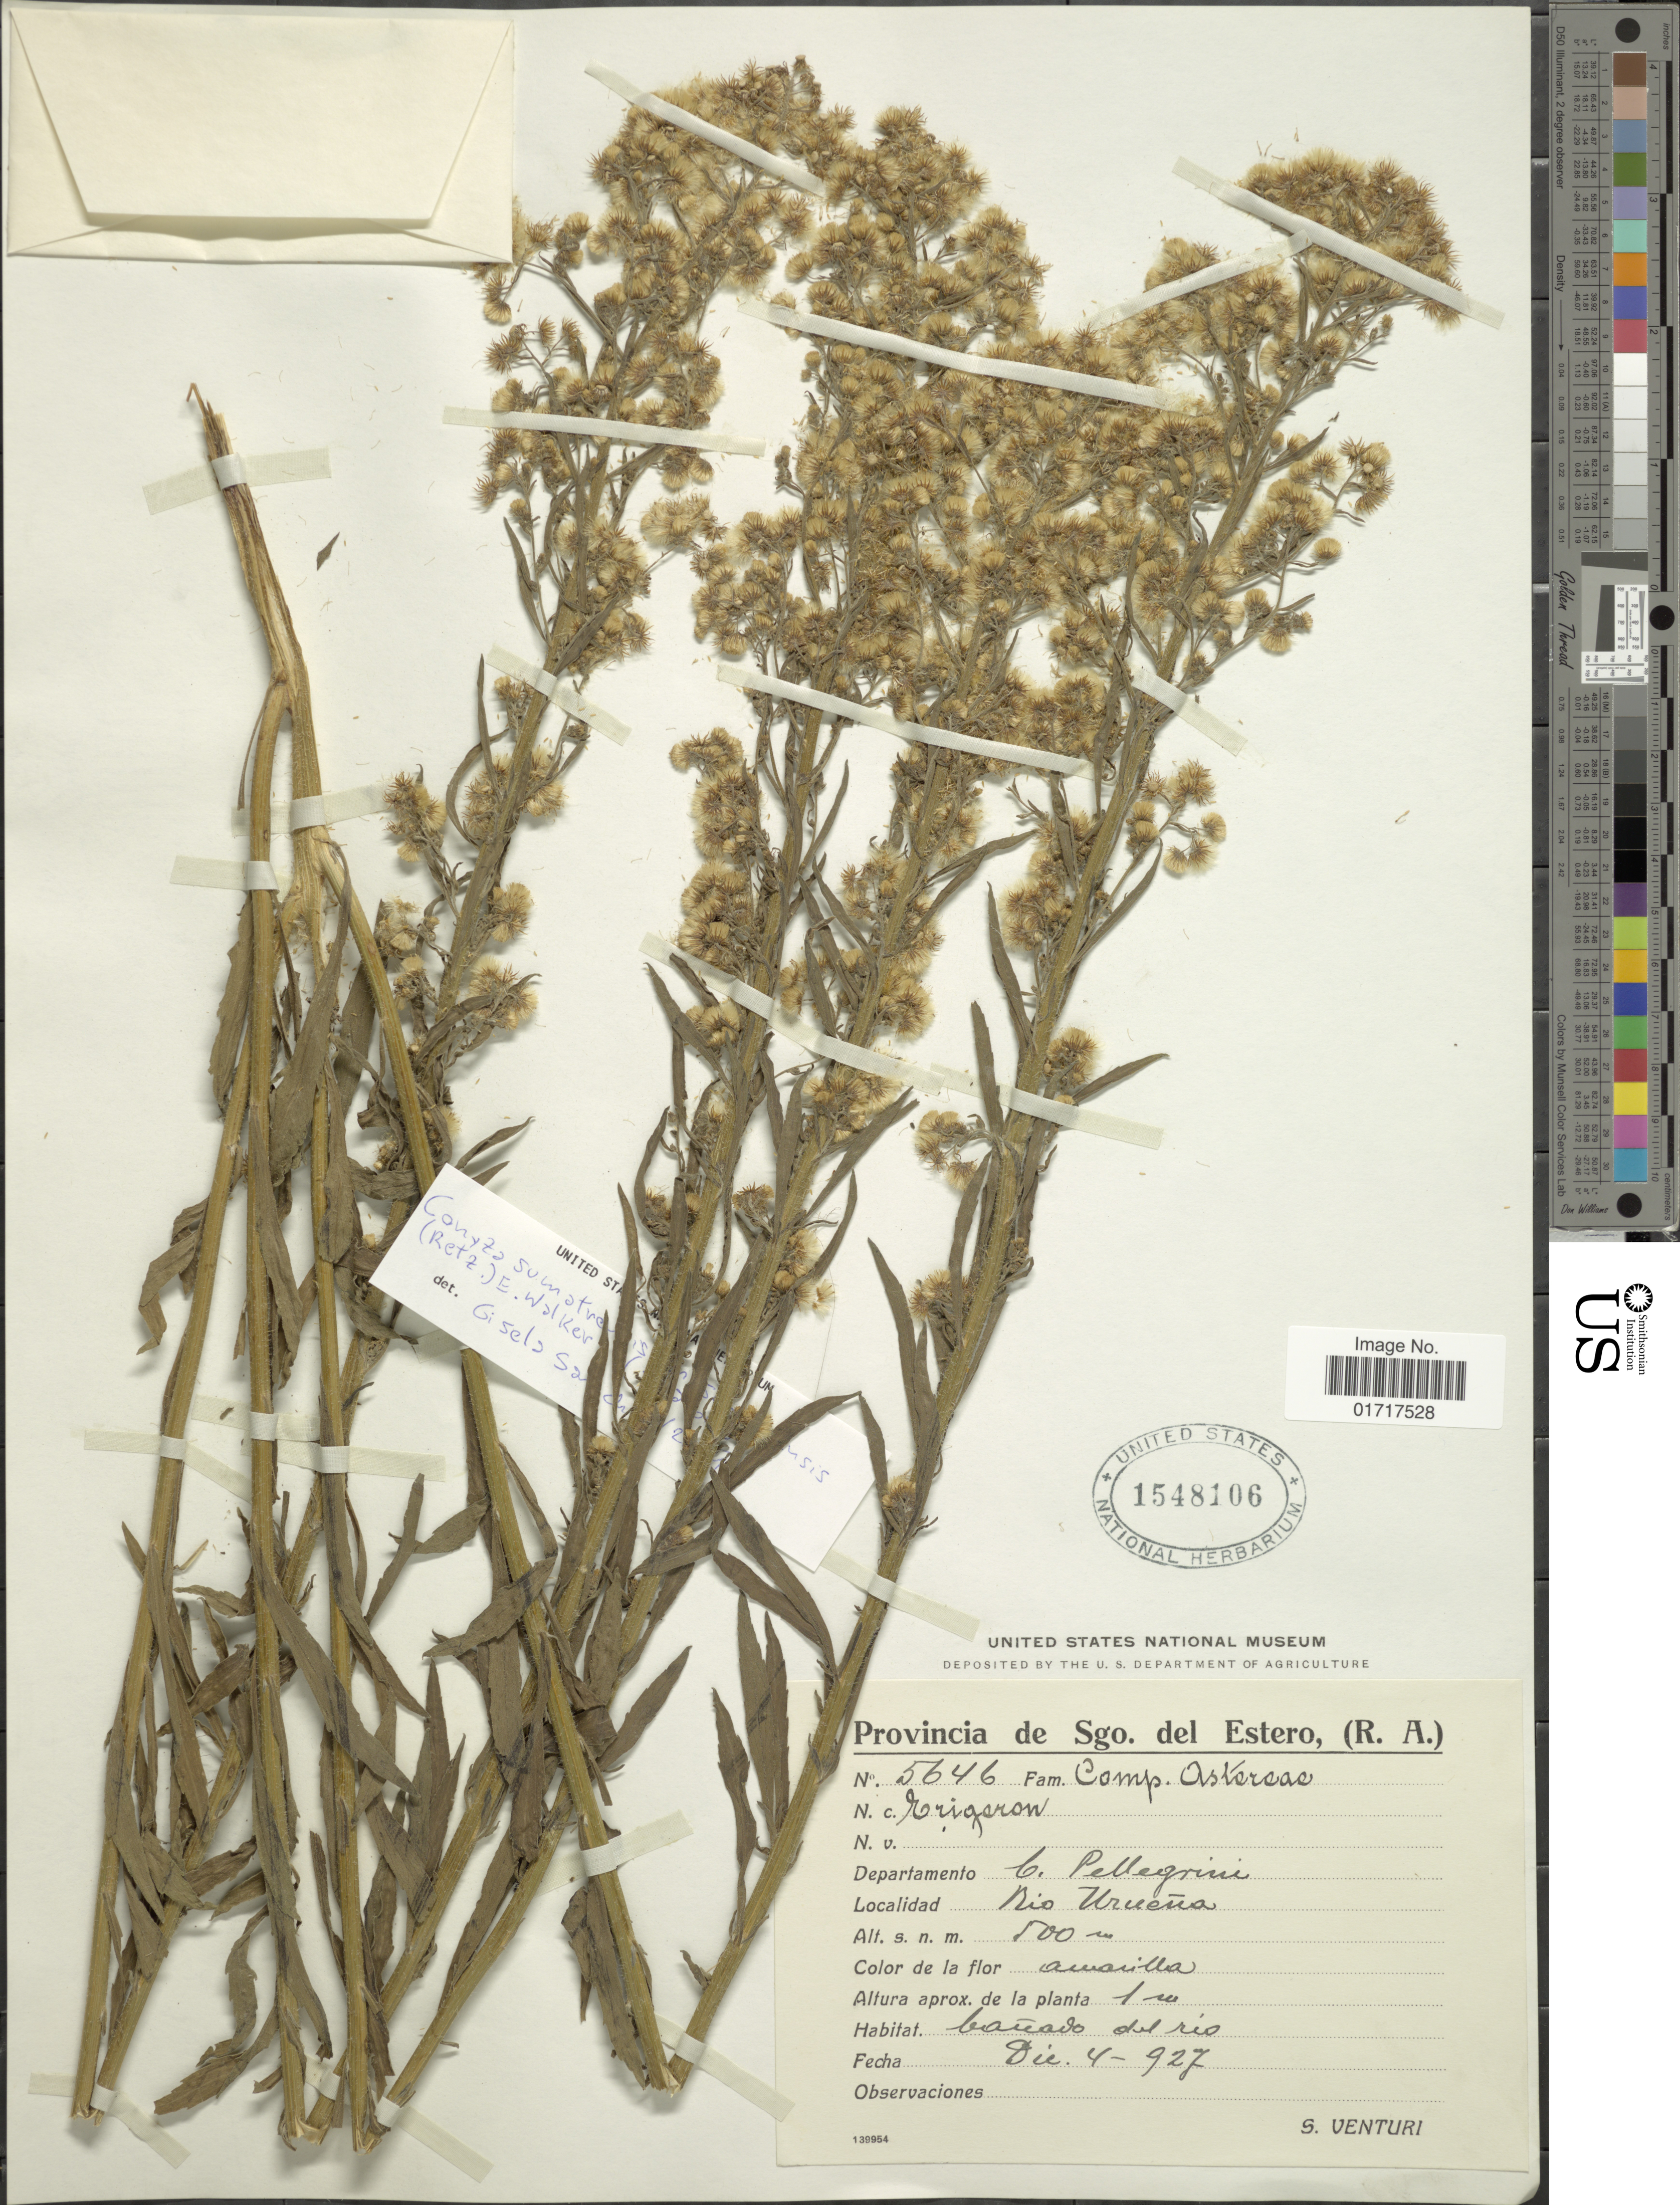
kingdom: Plantae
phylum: Tracheophyta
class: Magnoliopsida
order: Asterales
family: Asteraceae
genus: Conyza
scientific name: Conyza sumatrensis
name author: (Retz.) E. Walker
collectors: S. Venturi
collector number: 5646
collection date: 1927-12-04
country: Argentina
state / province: Santiago del Estero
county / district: Pellegrini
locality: Rio Urueña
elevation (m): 500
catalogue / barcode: US 1548106